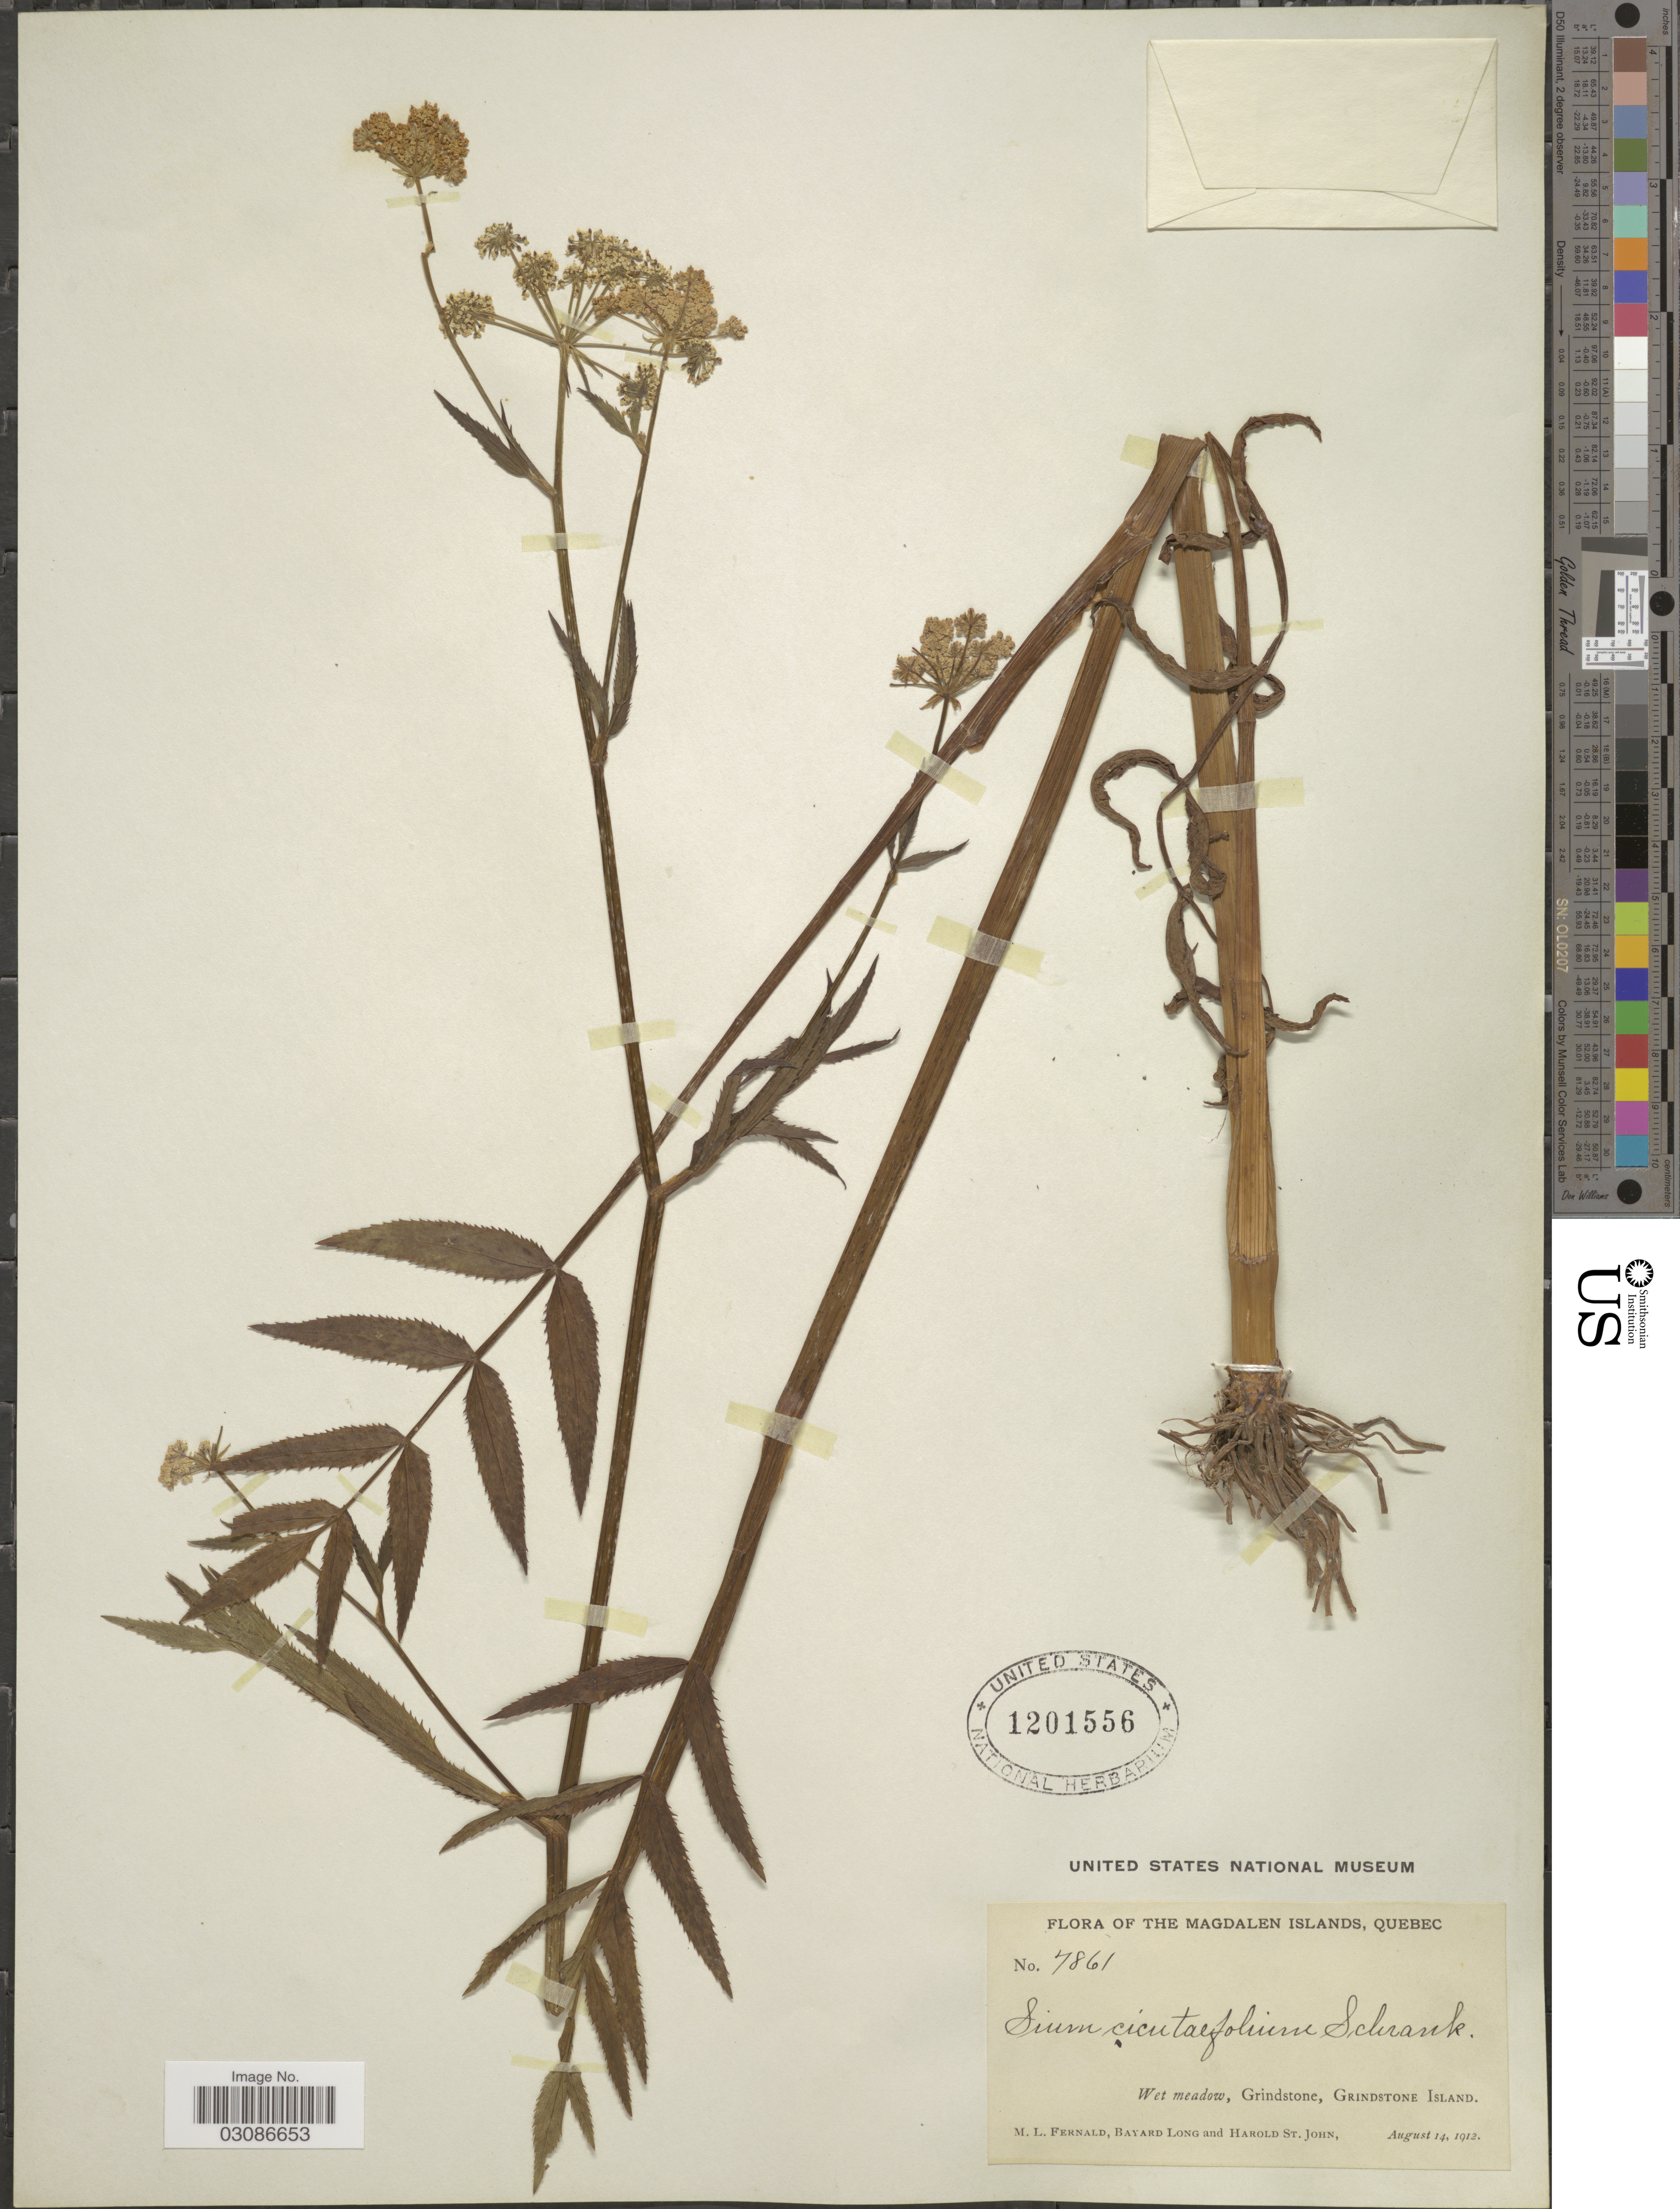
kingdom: Plantae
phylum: Tracheophyta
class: Magnoliopsida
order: Apiales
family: Apiaceae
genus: Sium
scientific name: Sium suave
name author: Walter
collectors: M. L. Fernald, B. Long & H. St. John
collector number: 7861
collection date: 1912-08-14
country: Canada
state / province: Quebec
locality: The Magdalen Islands, Quebec, Grindstone, Grindstone Island.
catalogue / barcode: US 1201556